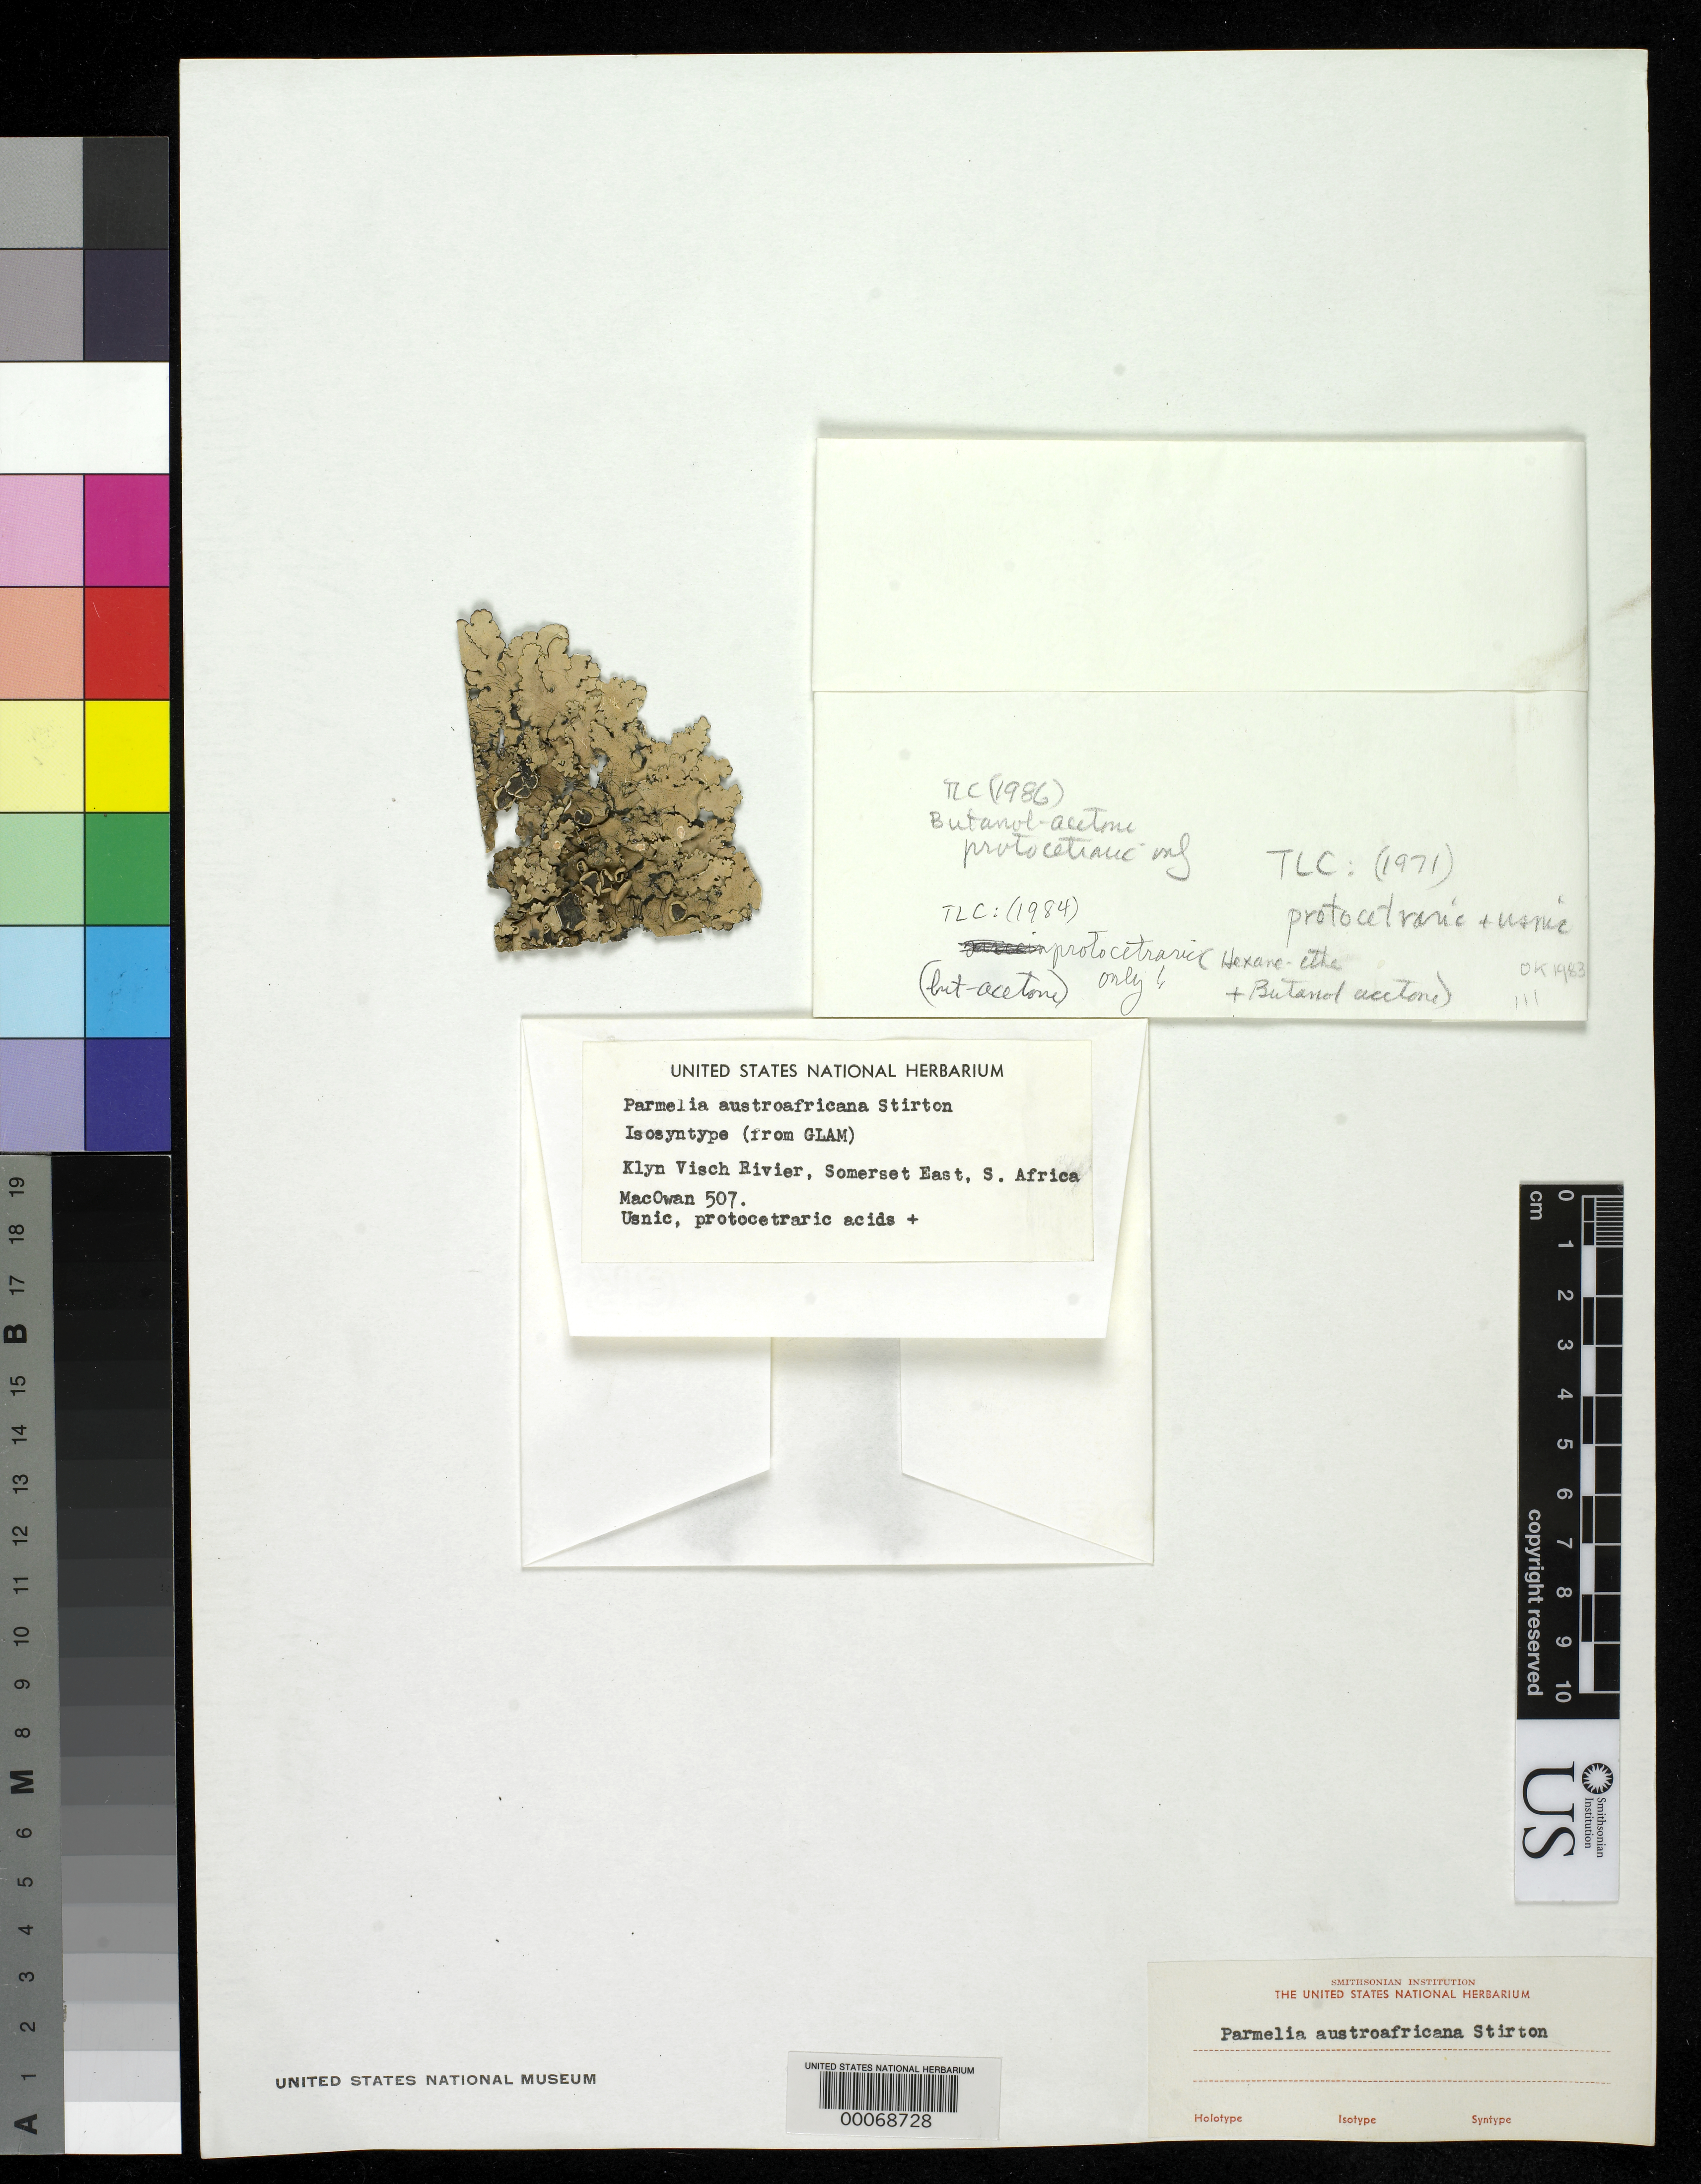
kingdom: Fungi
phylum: Ascomycota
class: Lecanoromycetes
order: Lecanorales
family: Parmeliaceae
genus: Parmelia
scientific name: Parmelia austroafricana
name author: Stirton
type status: Isosyntype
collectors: P. MacOwan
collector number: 507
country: South Africa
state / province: Eastern Cape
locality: Klyn Visch Rivier, Somerset East.